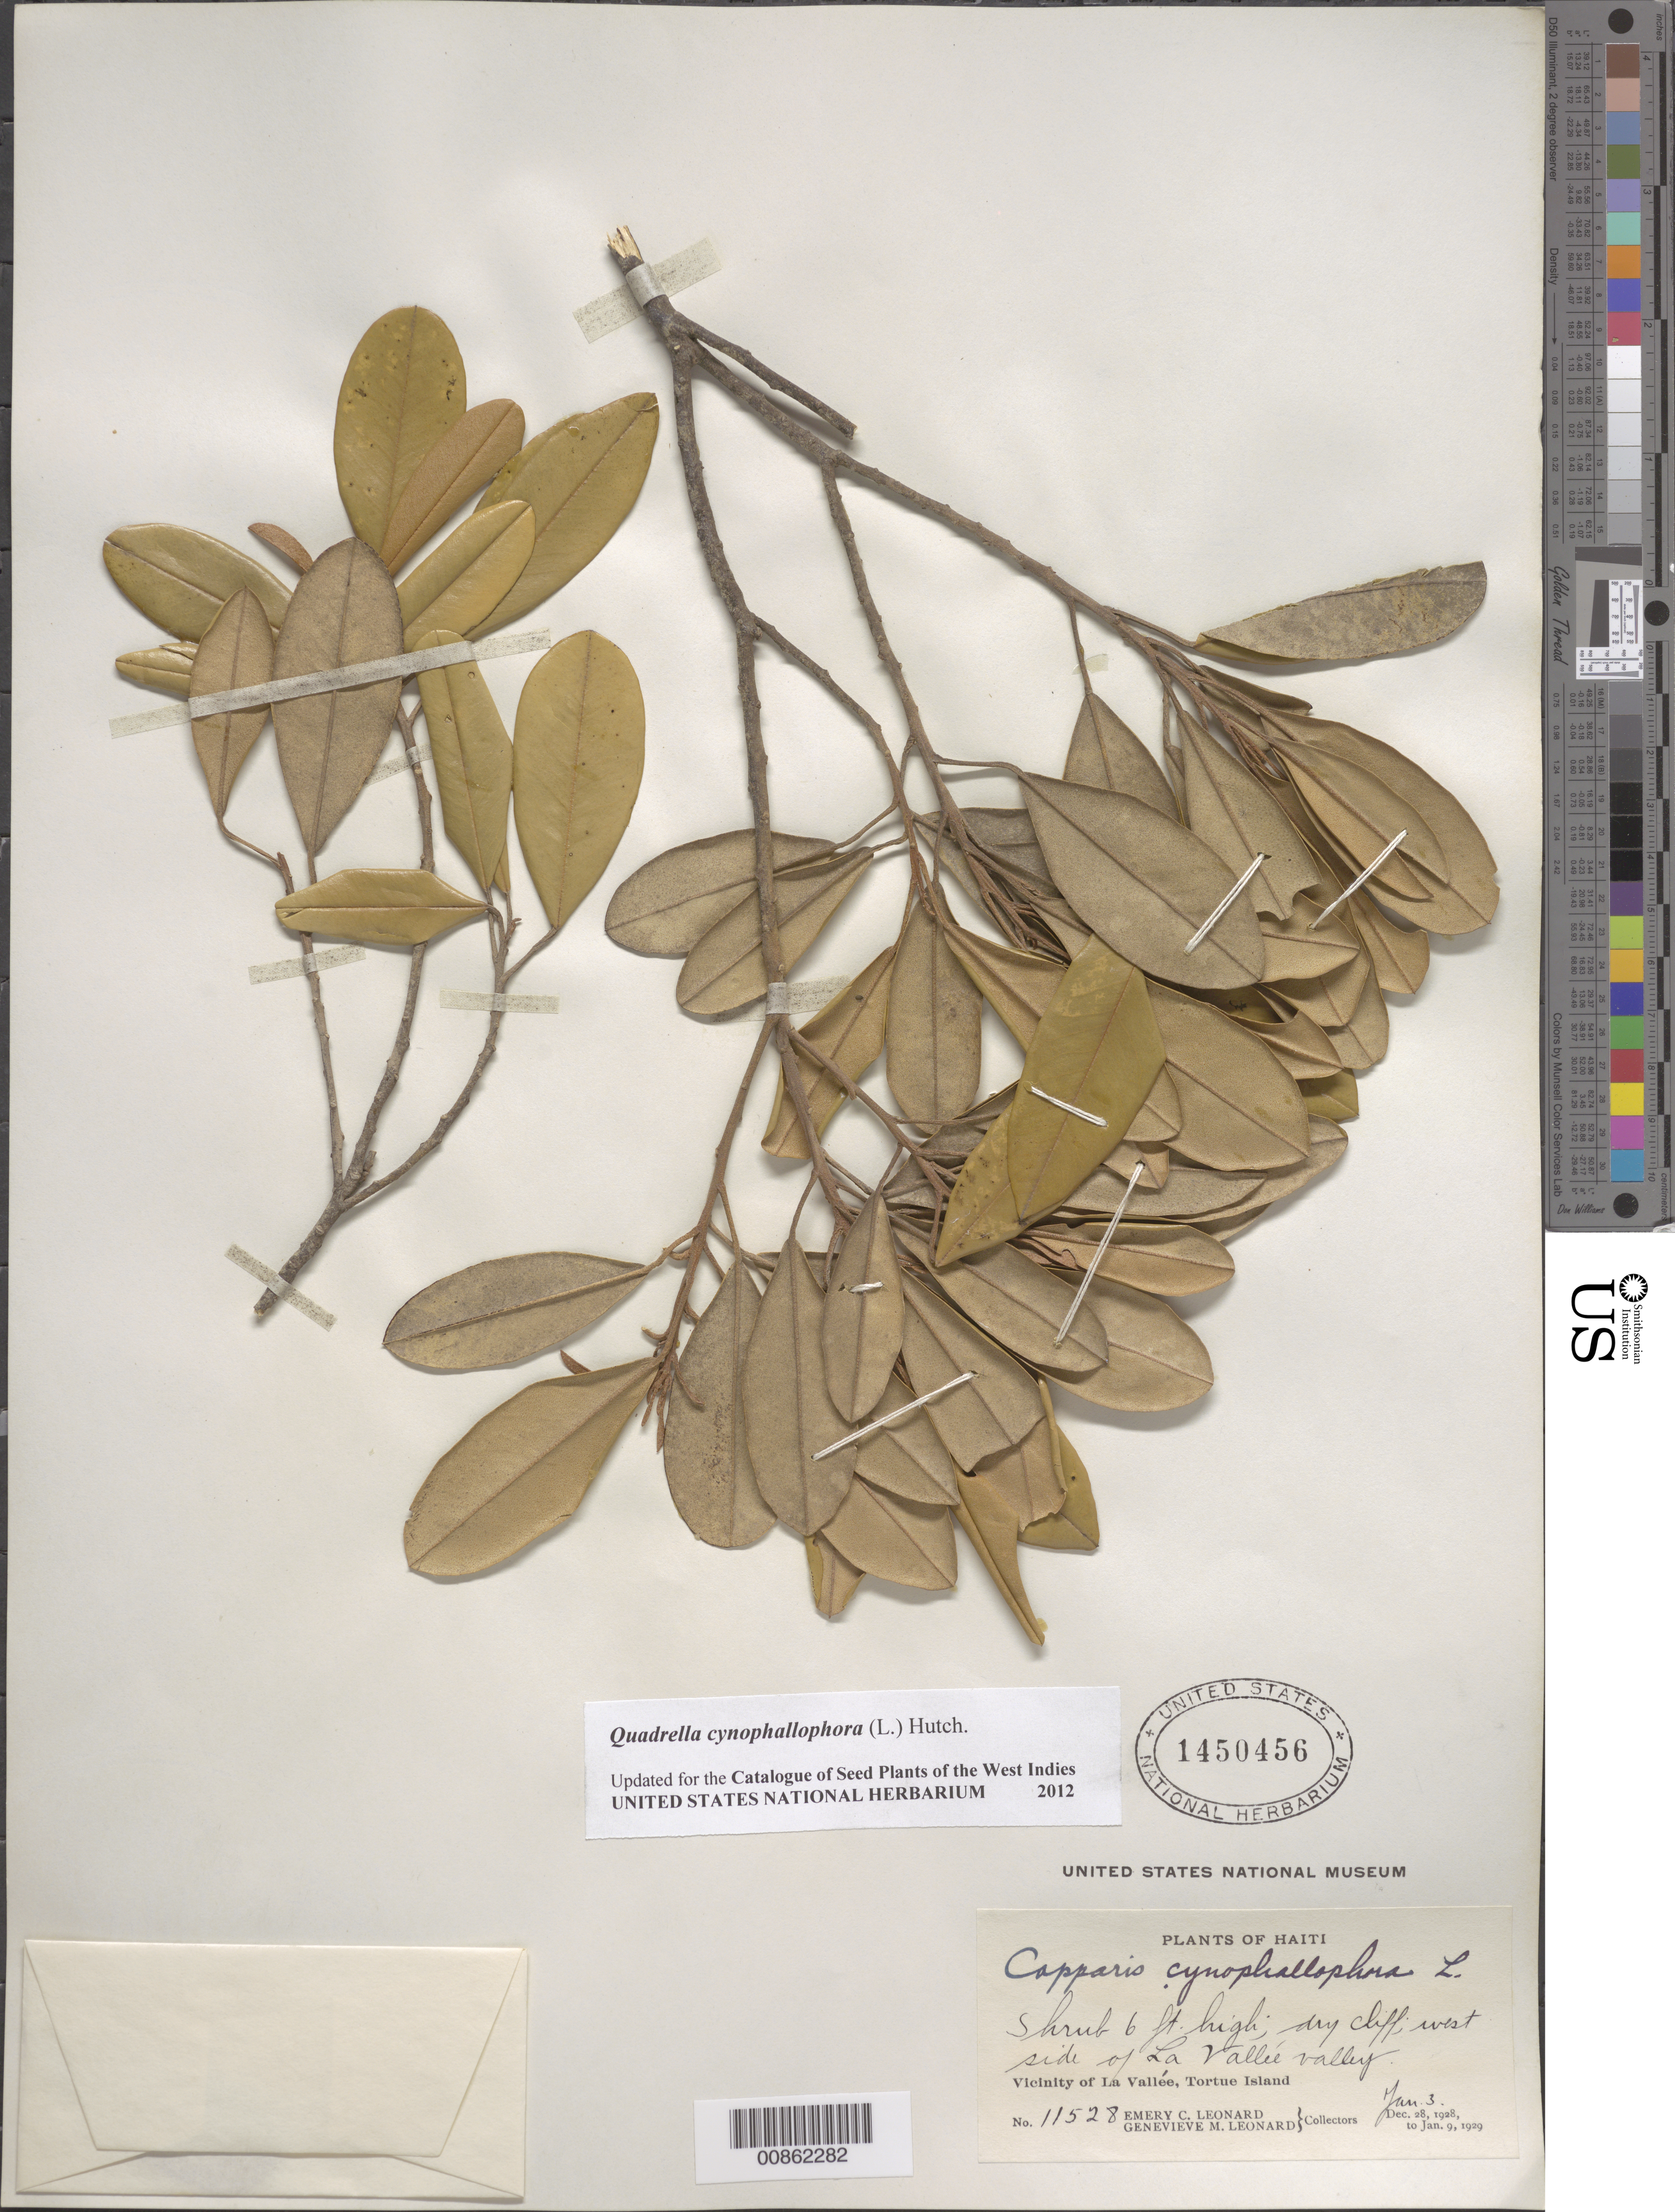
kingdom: Plantae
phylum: Tracheophyta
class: Magnoliopsida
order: Brassicales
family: Capparaceae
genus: Quadrella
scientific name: Quadrella cynophallophora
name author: (L.) Hutch.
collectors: E. C. Leonard & G. M. Leonard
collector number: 11528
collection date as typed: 03 Jan 1929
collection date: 1929-01-03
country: Haiti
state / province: Nord-Óuest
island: Île de la Tortue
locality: Vicinity of La Vallée, Tortue Island. West side of La Vallée Valley.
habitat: Dry cliff.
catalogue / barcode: US 1450456